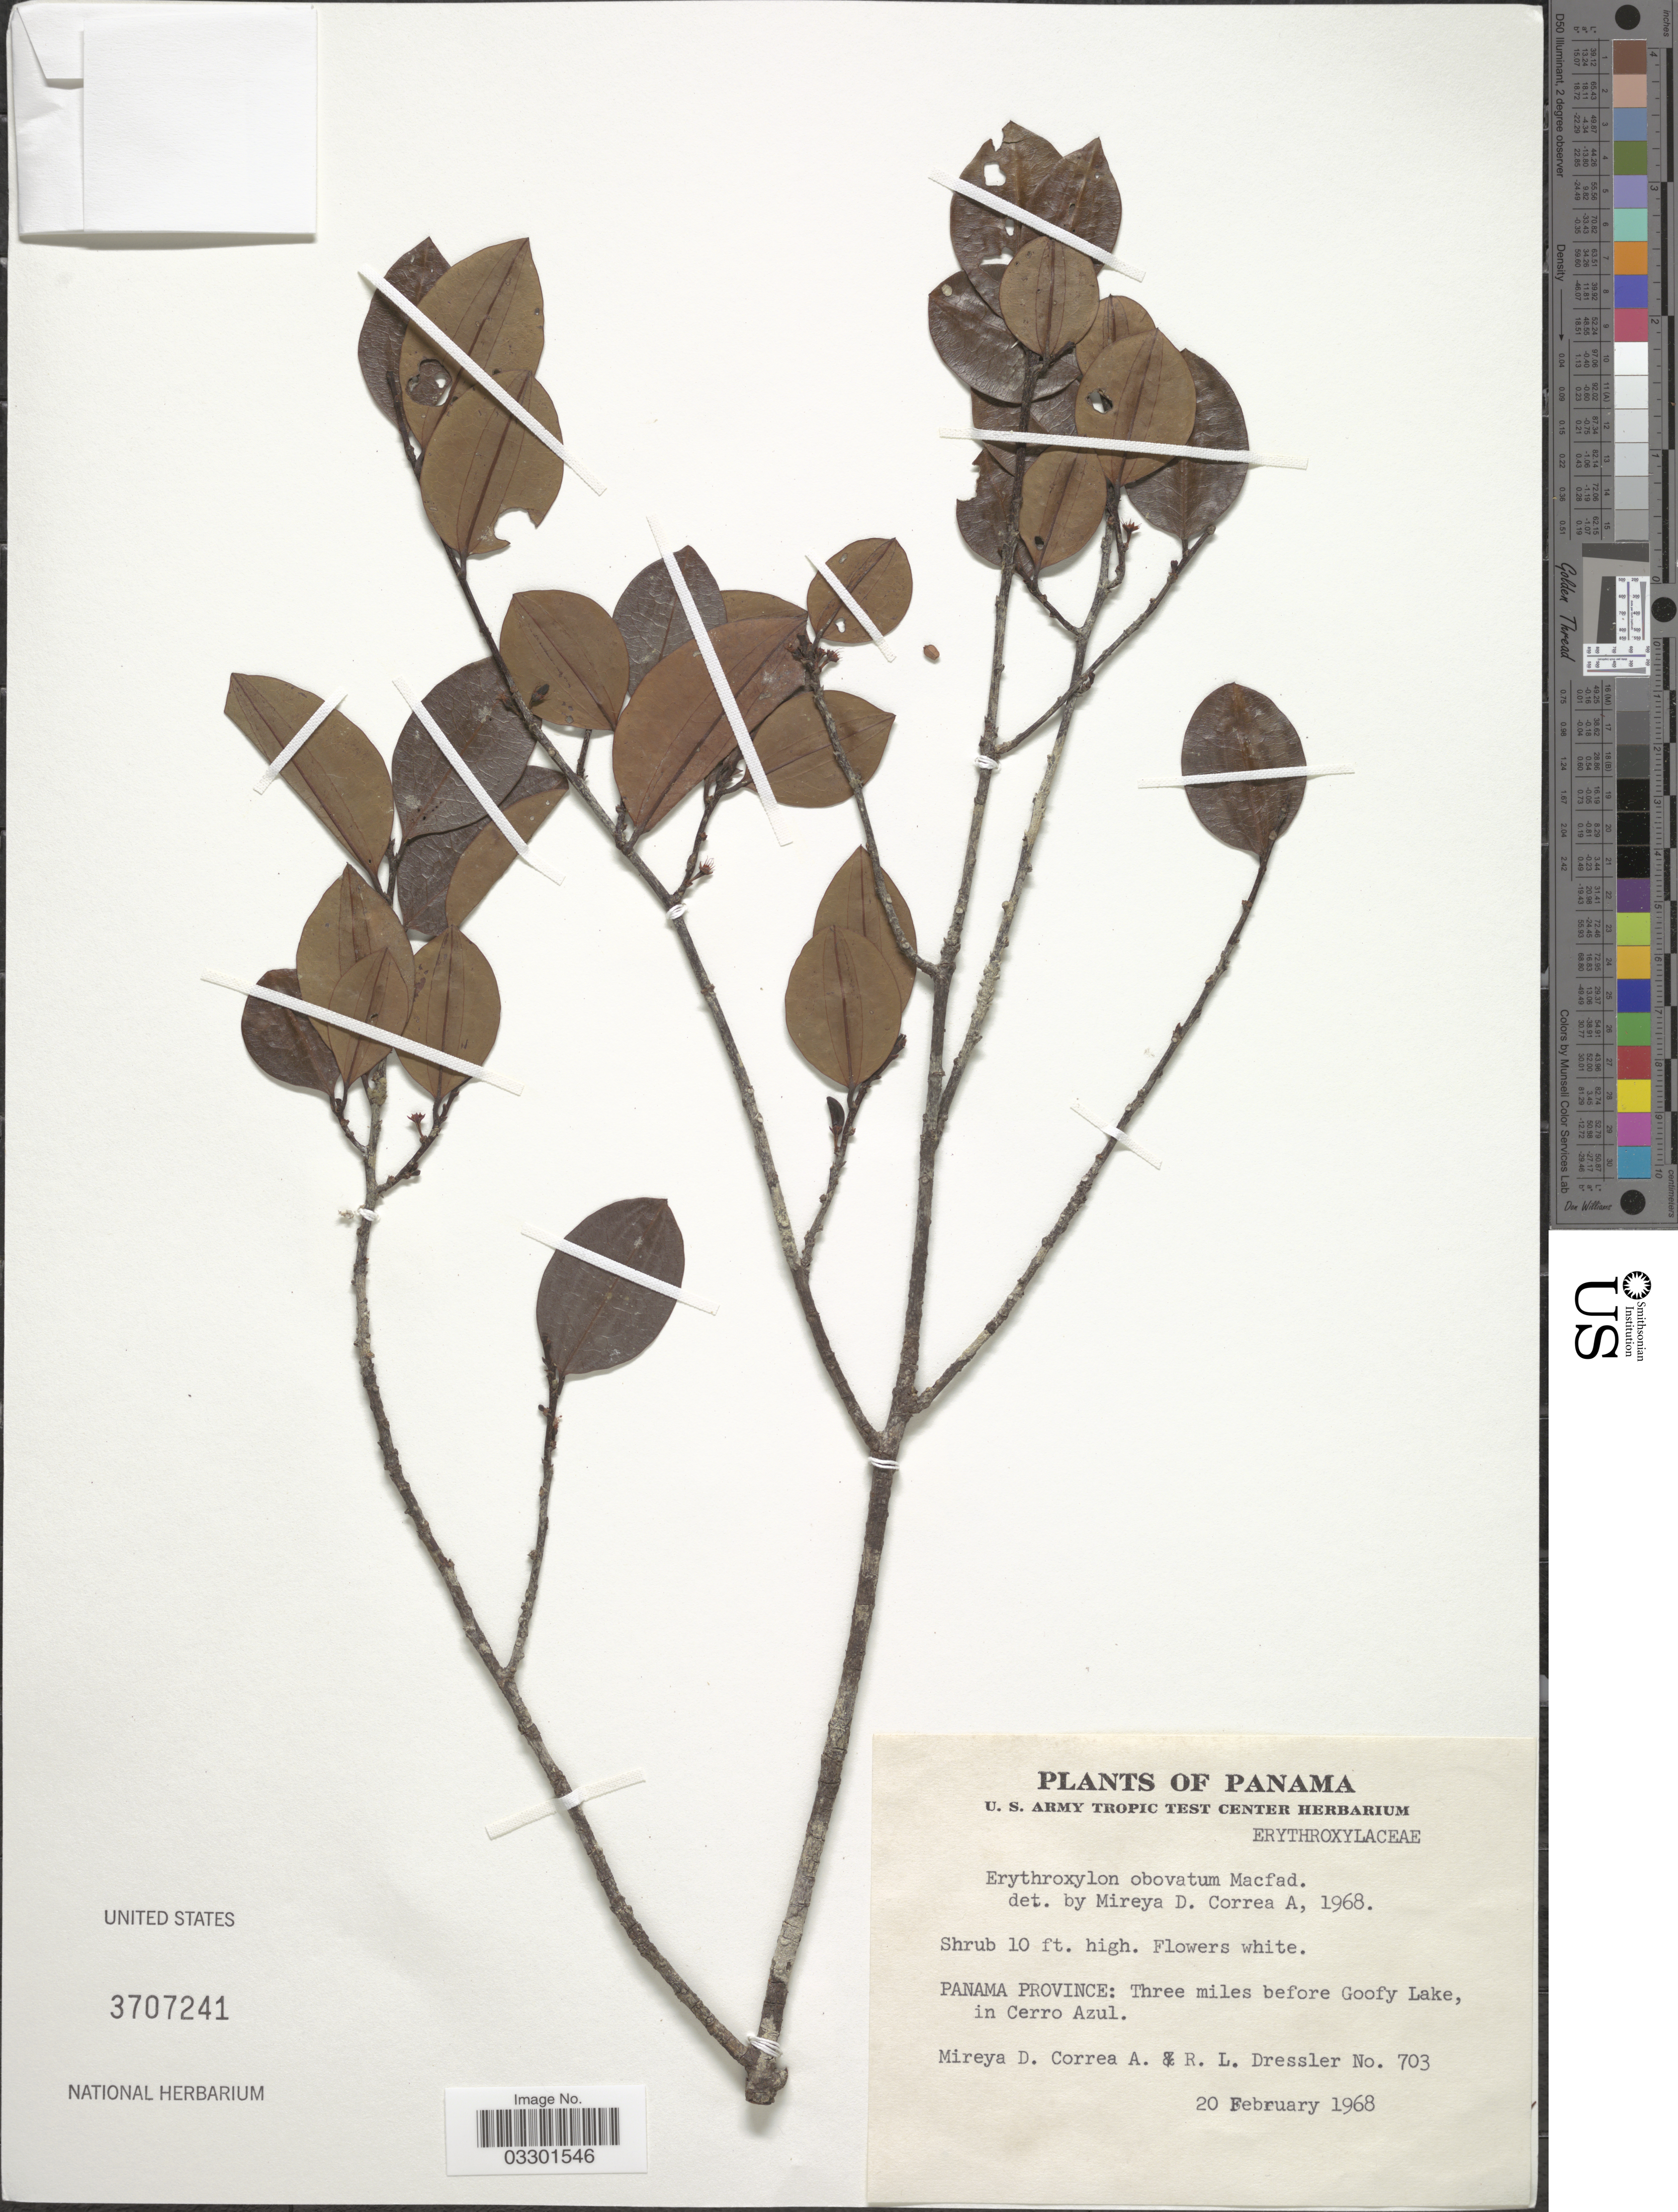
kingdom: Plantae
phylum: Tracheophyta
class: Magnoliopsida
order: Malpighiales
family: Erythroxylaceae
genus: Erythroxylum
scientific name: Erythroxylum obovatum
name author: Macfad.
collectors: M. D. Corrêa-A. & R. Dressler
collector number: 703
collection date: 1968-02-20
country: Panama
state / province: Panamá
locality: Three miles before Goofy Lake, in Cerro Azul.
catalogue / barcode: US 3707241